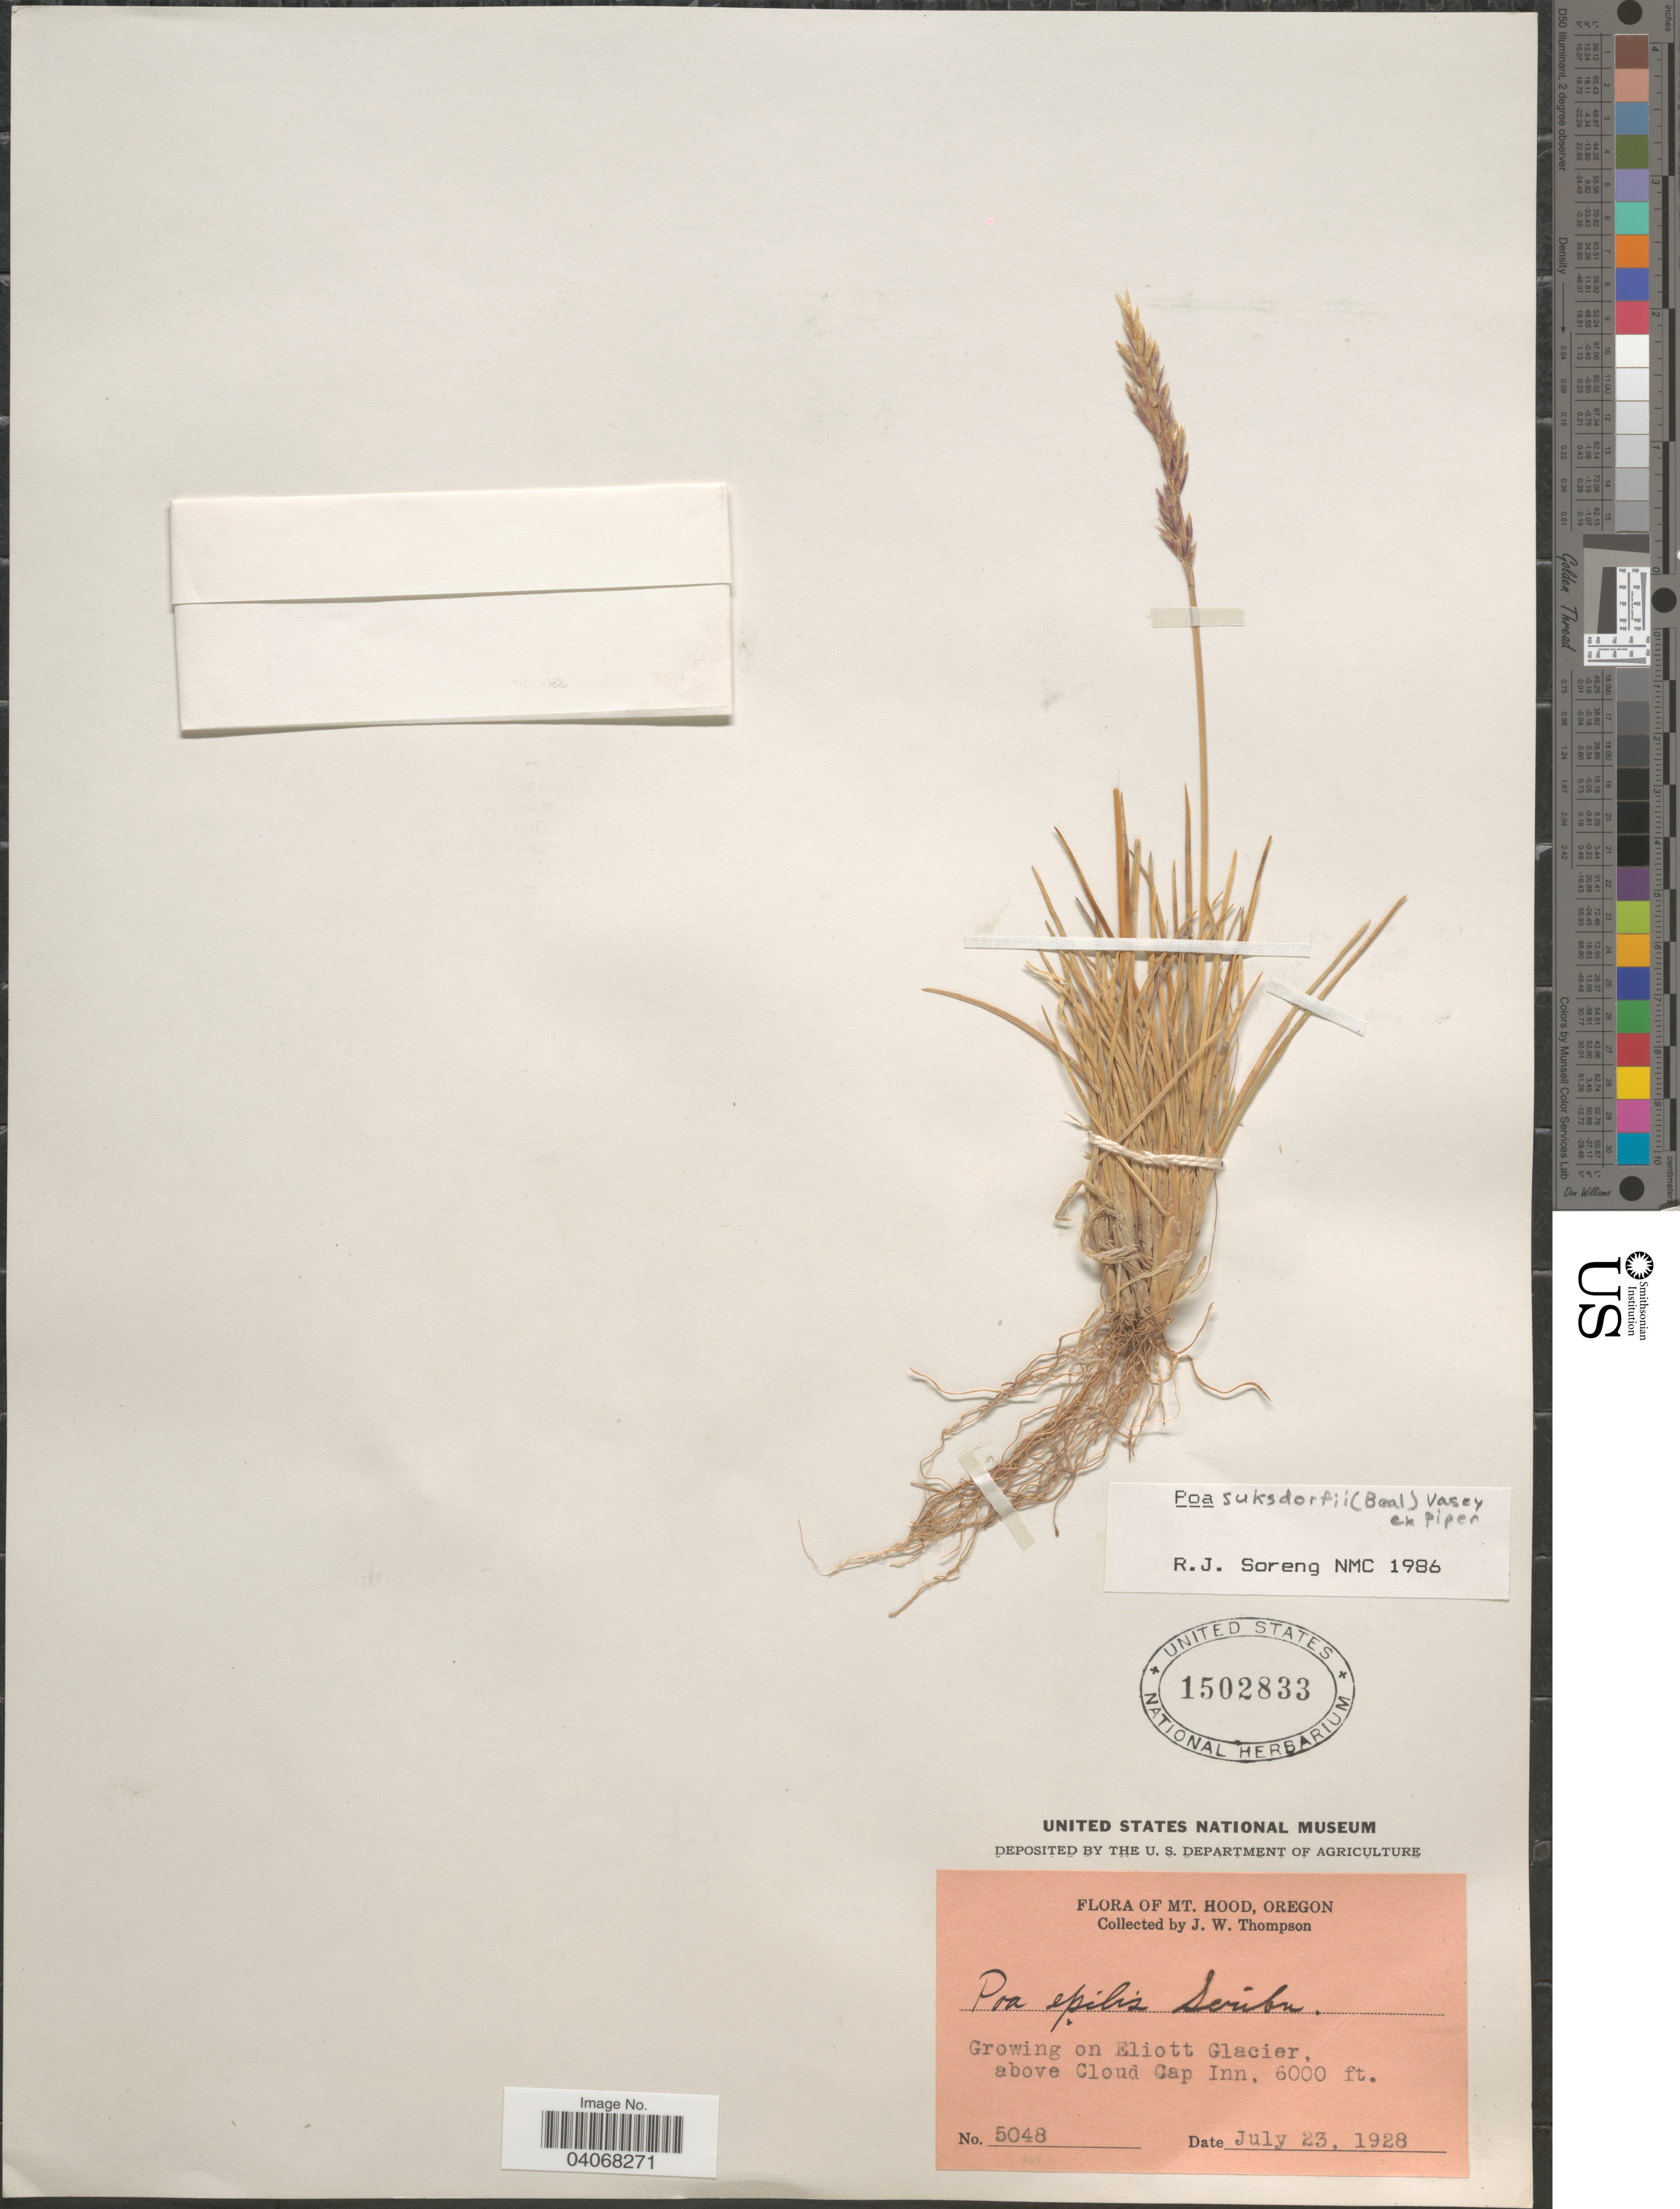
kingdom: Plantae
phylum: Tracheophyta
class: Liliopsida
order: Poales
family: Poaceae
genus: Poa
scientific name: Poa suksdorfii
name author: (W.J. Beal) Vasey ex Piper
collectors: J. Thompson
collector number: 5048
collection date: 1928-07-23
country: United States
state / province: Oregon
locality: Mt. Hood. Growing on Eliott Glacier, above Cloud Cap Inn.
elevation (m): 1829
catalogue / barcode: US 1502833